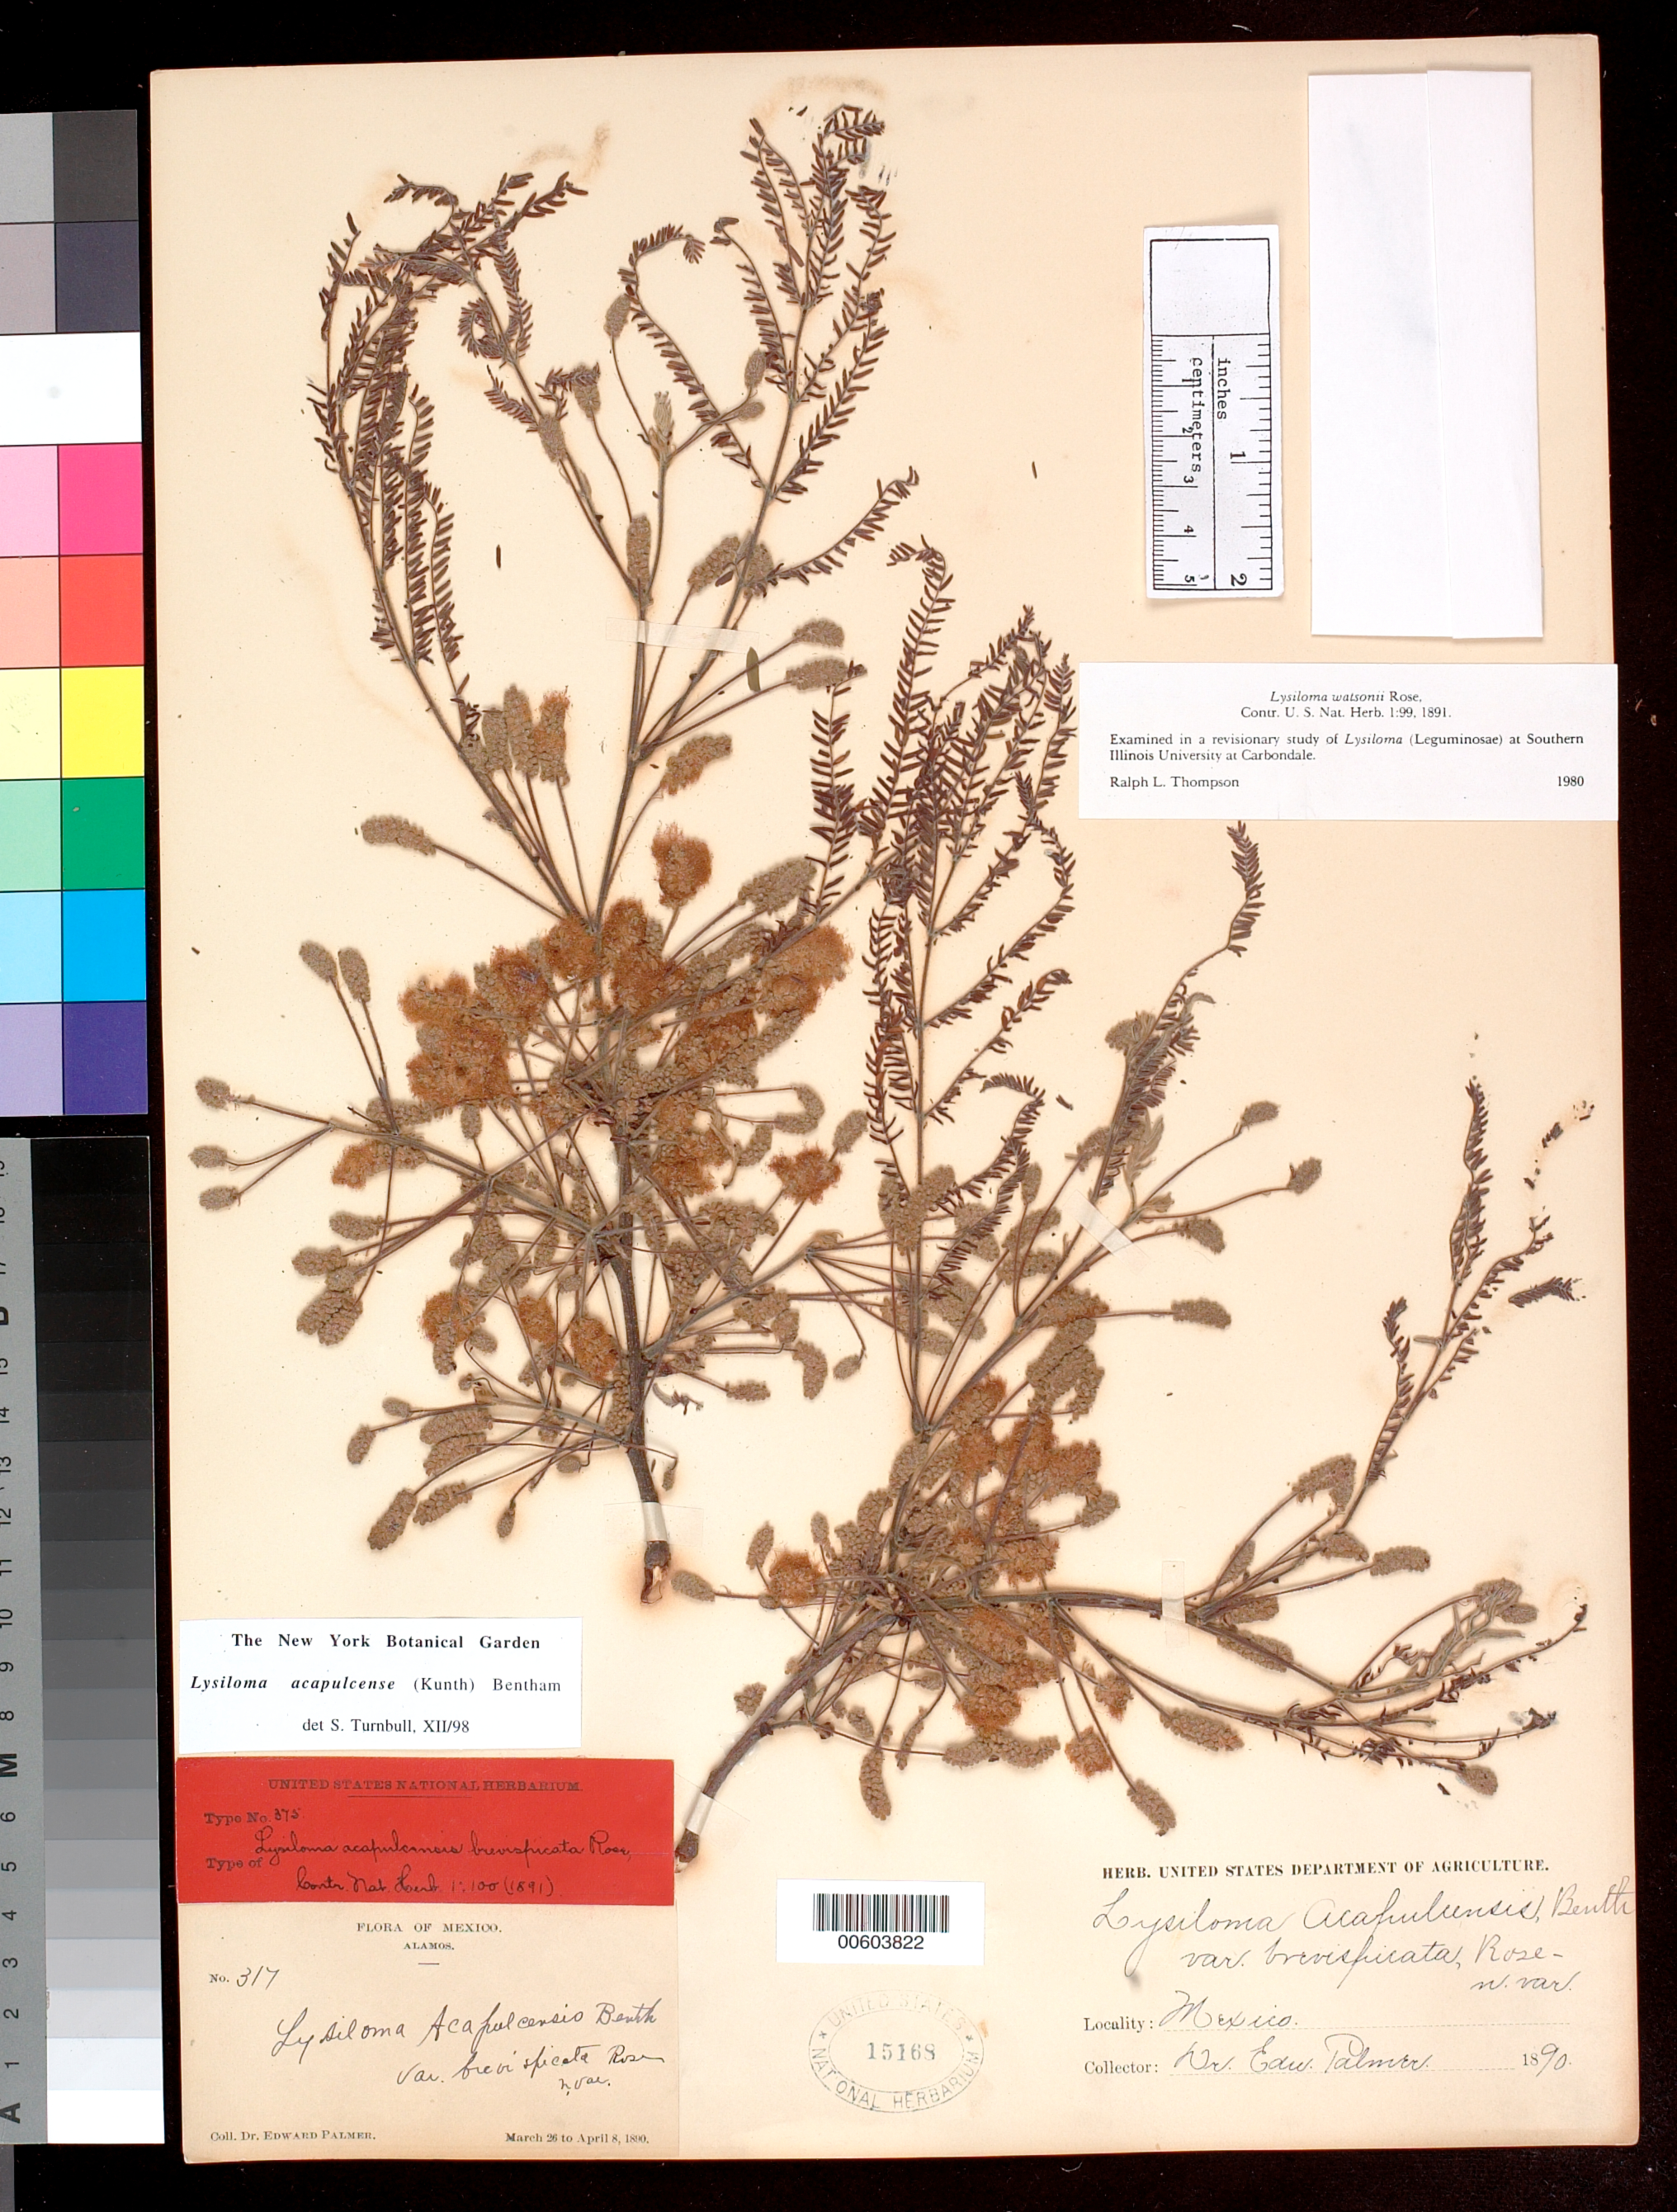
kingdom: Plantae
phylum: Tracheophyta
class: Magnoliopsida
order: Fabales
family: Fabaceae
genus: Lysiloma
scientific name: Lysiloma acapulcensis var. brevispicata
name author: Rose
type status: Holotype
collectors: E. Palmer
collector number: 317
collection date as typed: March 26 to April 8, 1890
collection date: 1890-03-26/1890-04-08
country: Mexico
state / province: Sonora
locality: Alamos.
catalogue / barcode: US 15168